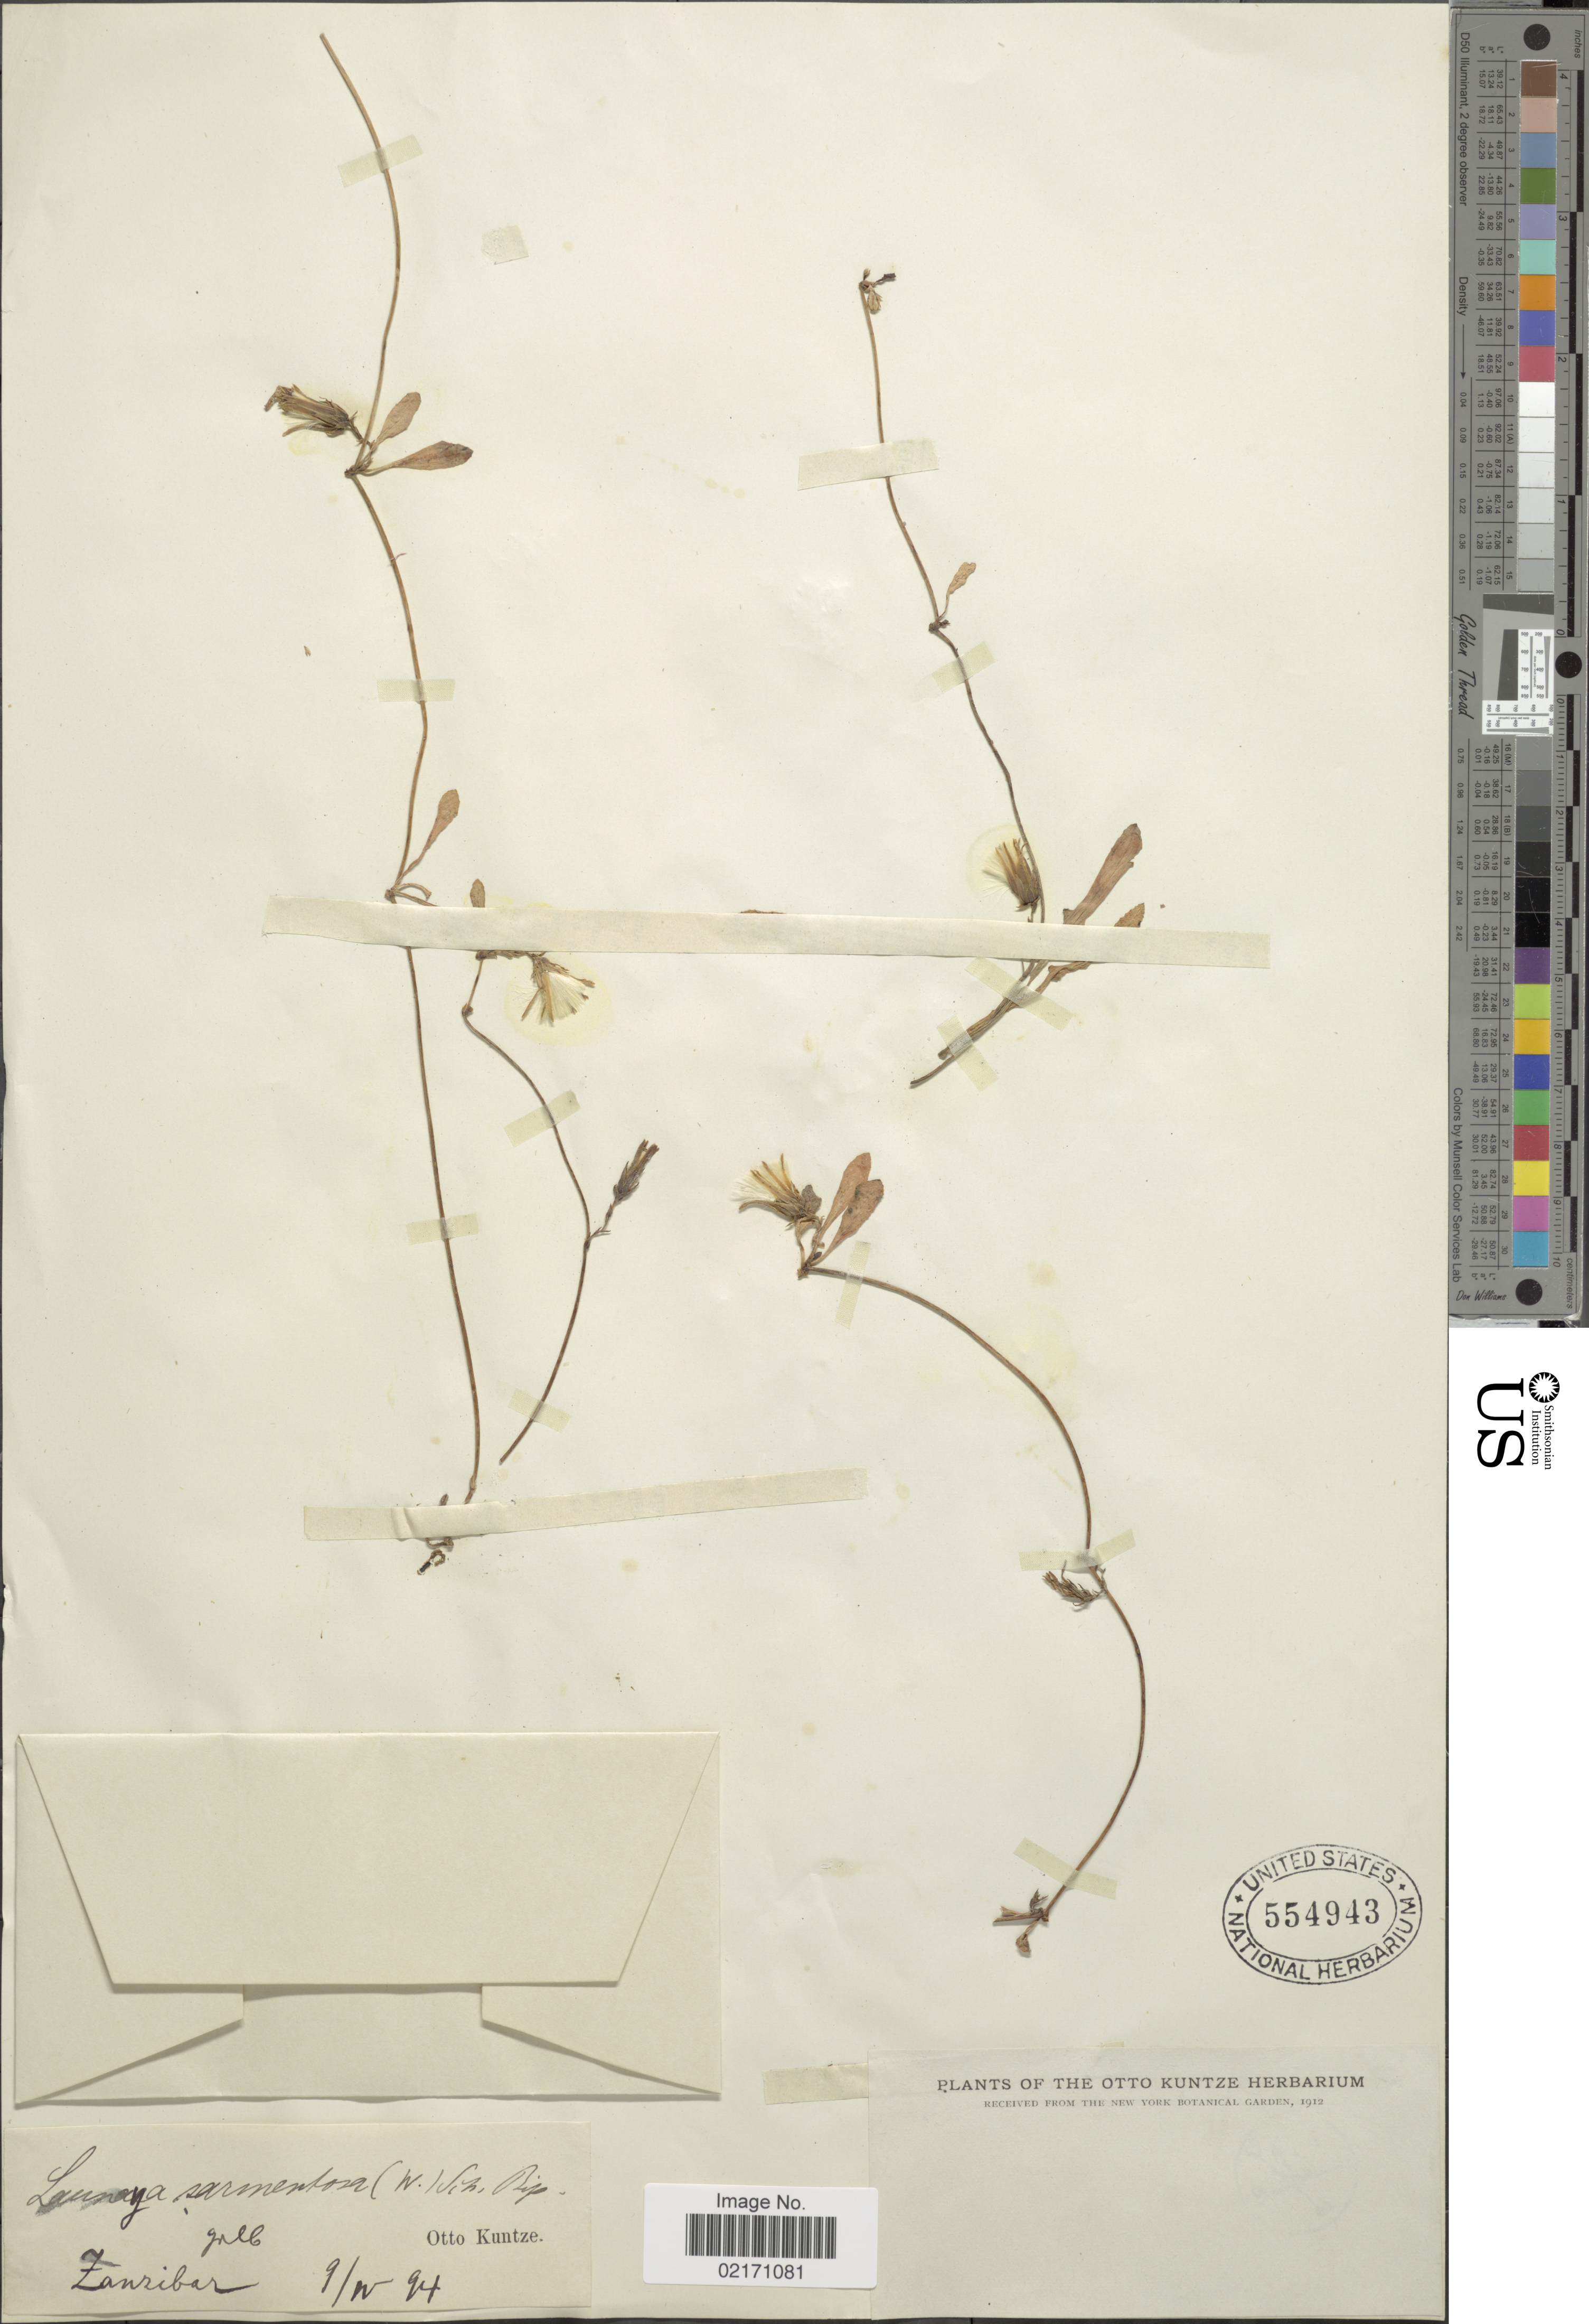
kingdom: Plantae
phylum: Tracheophyta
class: Magnoliopsida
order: Asterales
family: Asteraceae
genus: Launaea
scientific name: Launaea sarmentosa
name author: (Willd.) Kuntze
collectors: C.E.O. Kuntze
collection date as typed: Transcribed d/m/y: 9/4/94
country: Tanzania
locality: Zanzibar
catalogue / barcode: US 554943